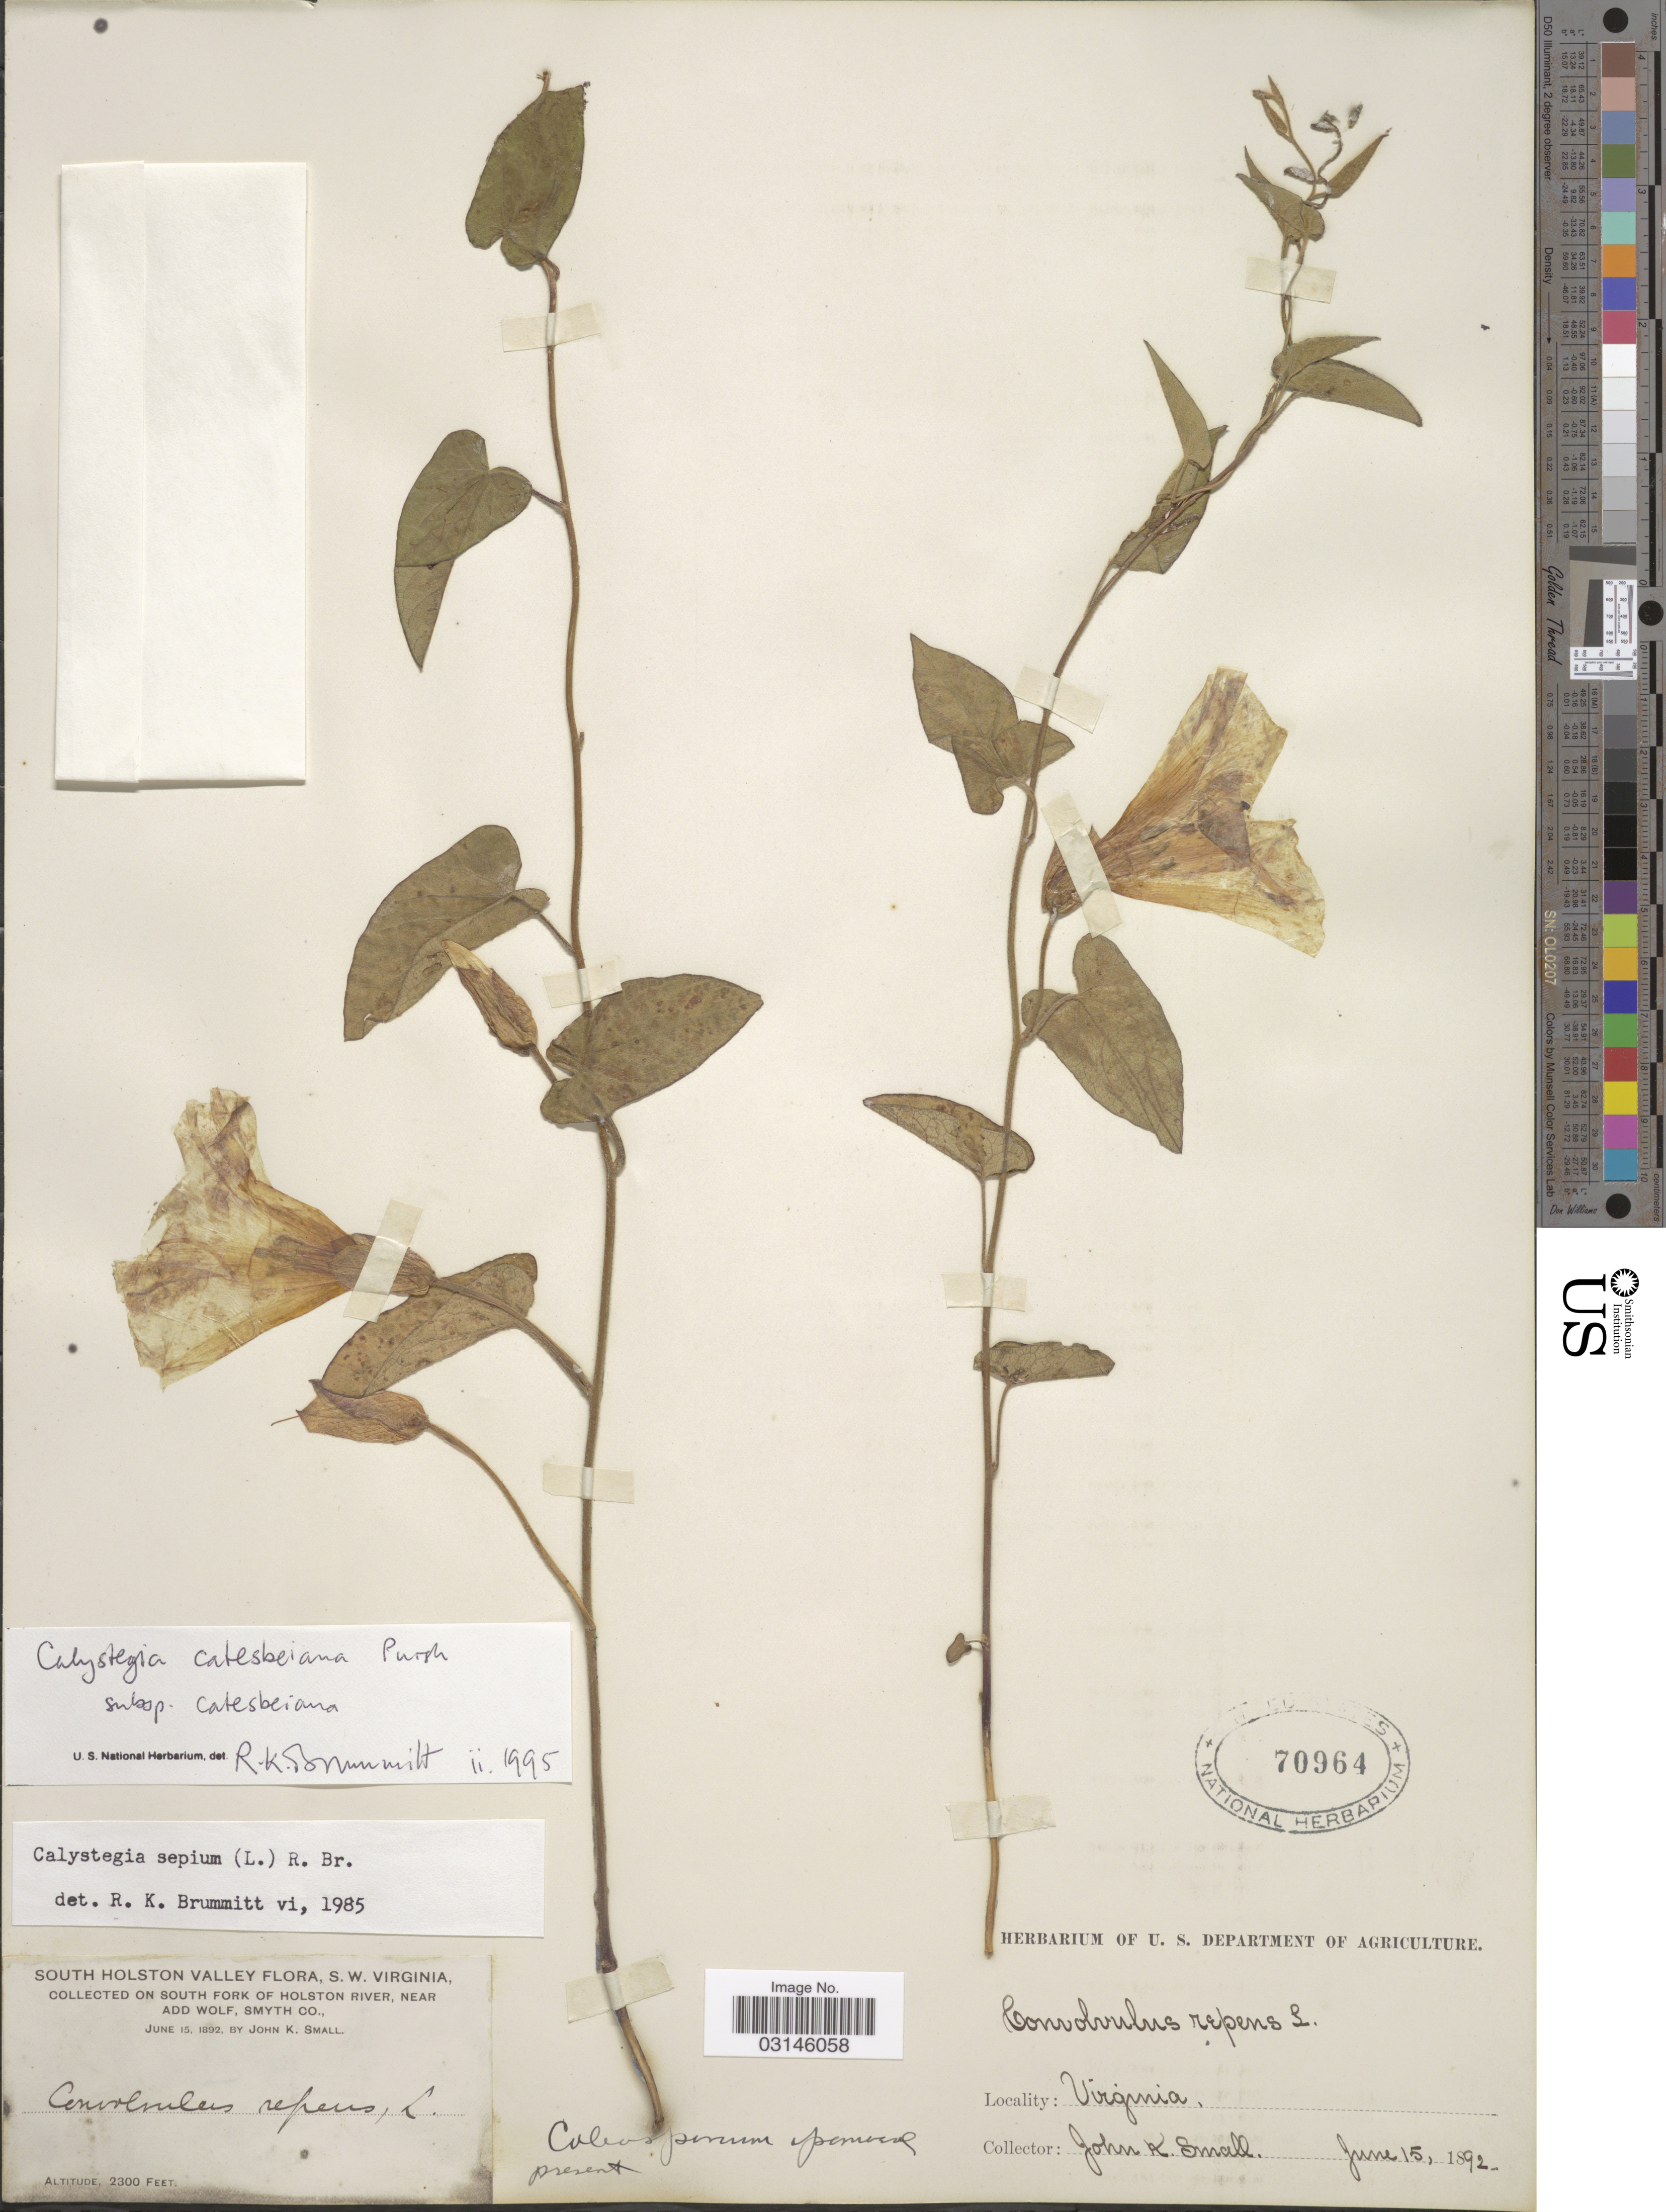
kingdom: Plantae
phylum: Tracheophyta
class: Magnoliopsida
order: Solanales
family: Convolvulaceae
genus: Calystegia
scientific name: Calystegia catesbeiana subsp. catesbeiana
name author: Brummitt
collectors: J. K. Small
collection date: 1892-06-15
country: United States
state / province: Virginia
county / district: Smyth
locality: South Holston Valley, S.W. Virginia, collected on South Fork of Holston River, near Add Wolf, Smyth Co.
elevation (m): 701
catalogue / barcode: US 70964